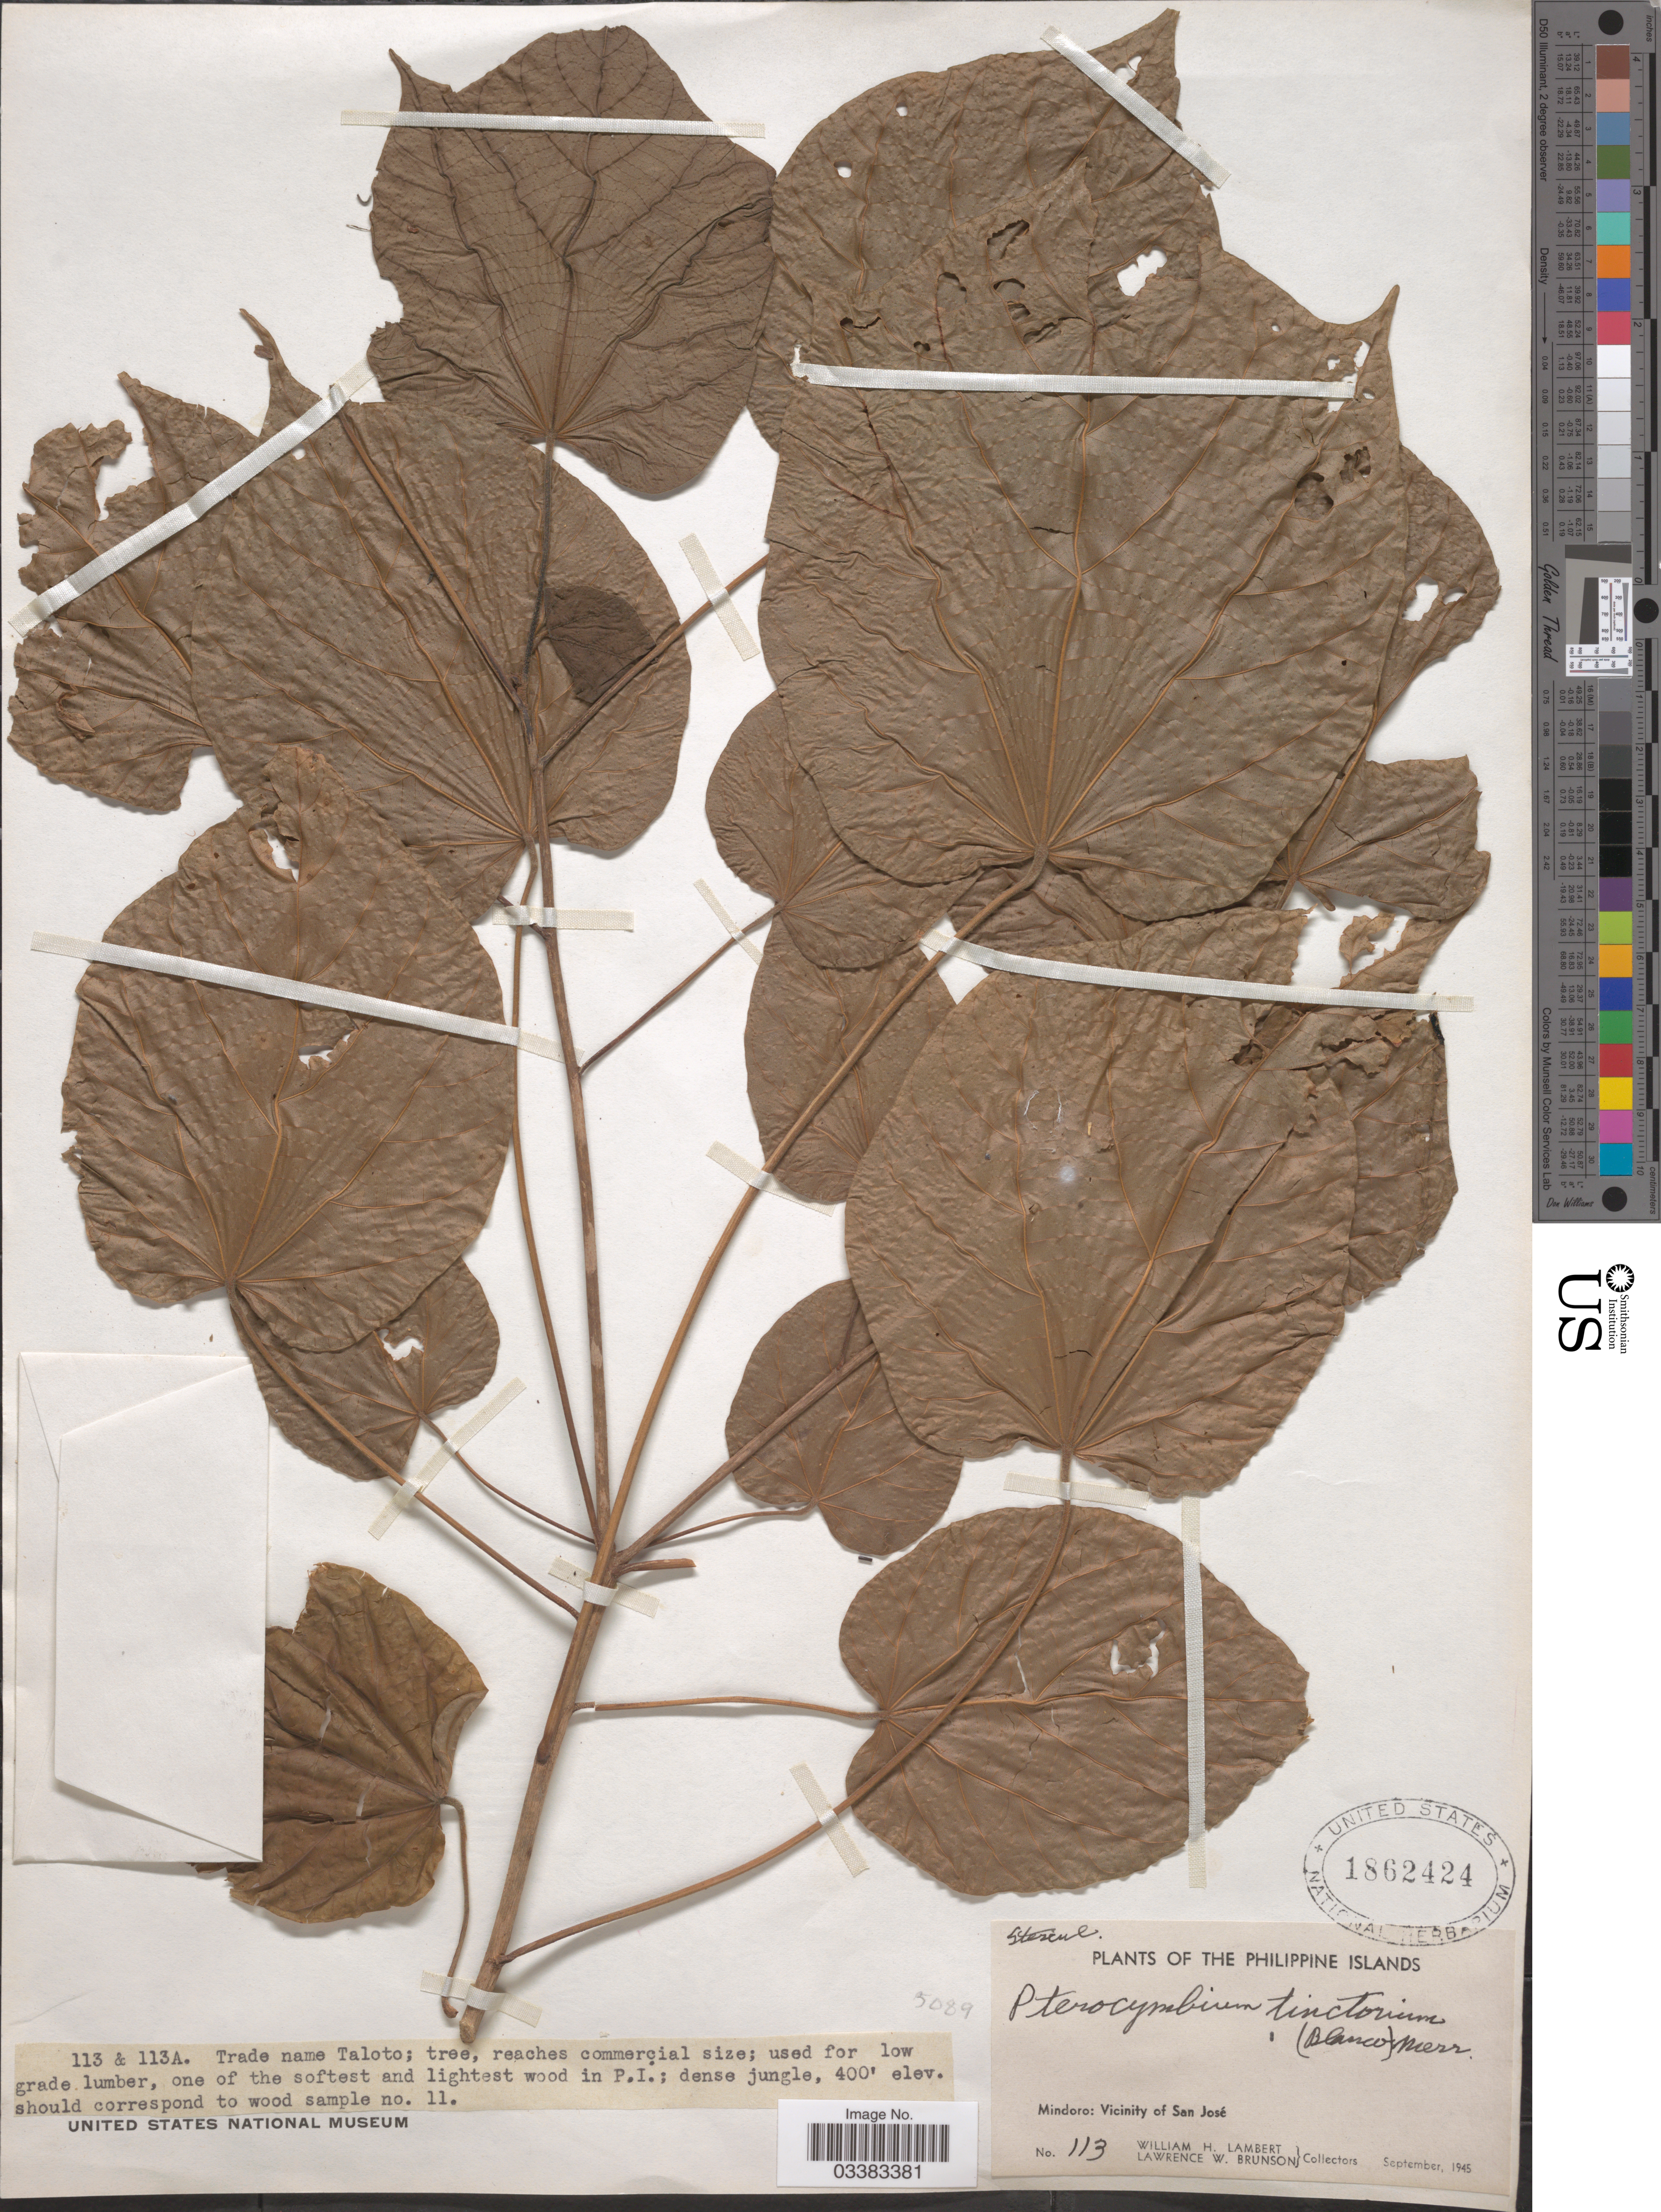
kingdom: Plantae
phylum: Tracheophyta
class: Magnoliopsida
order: Malvales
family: Malvaceae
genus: Pterocymbium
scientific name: Pterocymbium tinctorium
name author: Merr.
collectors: W. Lambert & L. Brunson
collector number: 113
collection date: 1945-09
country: Philippines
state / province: Mimaropa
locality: The Philippine Islands. Mindoro: Vicinity of San José.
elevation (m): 122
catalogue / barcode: US 1862424